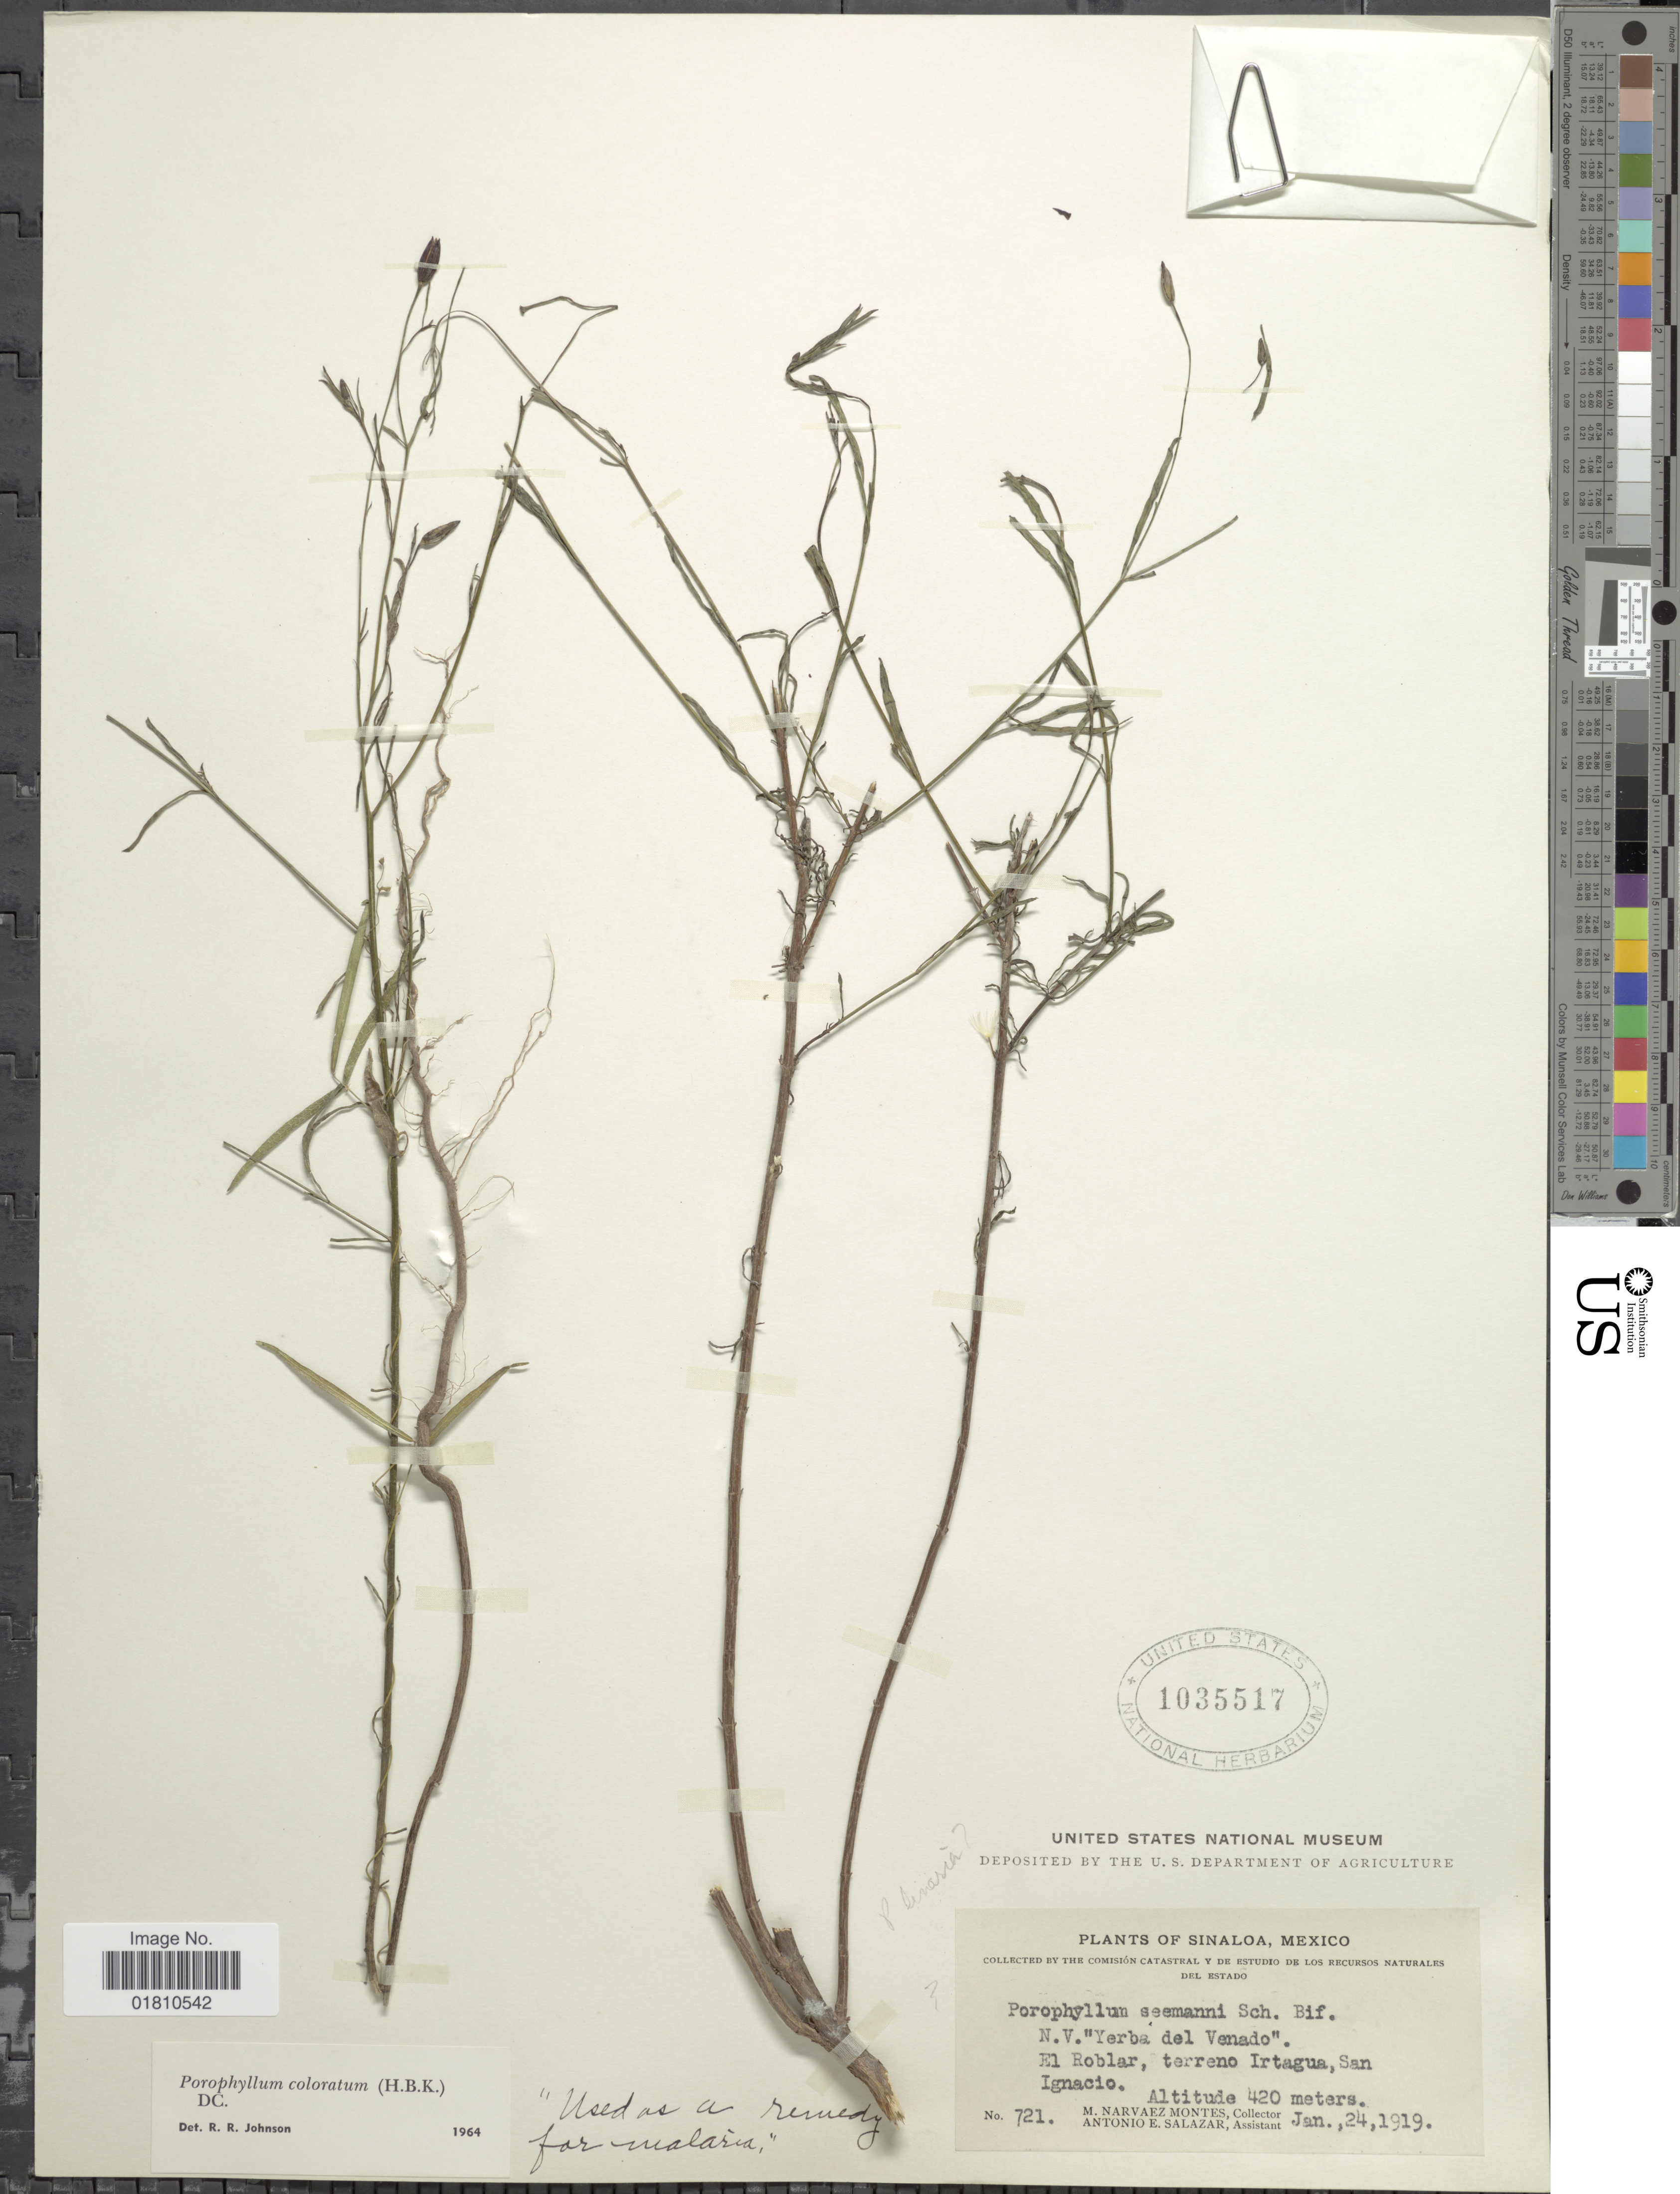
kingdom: Plantae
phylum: Tracheophyta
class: Magnoliopsida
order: Asterales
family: Asteraceae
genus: Porophyllum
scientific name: Porophyllum coloratum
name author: (Kunth) DC.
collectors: M. Navarez Montes & A. E. Salazar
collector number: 721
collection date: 1919-01-24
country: Mexico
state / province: Sinaloa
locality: Yerba del Venado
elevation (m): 420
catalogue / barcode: US 1035517